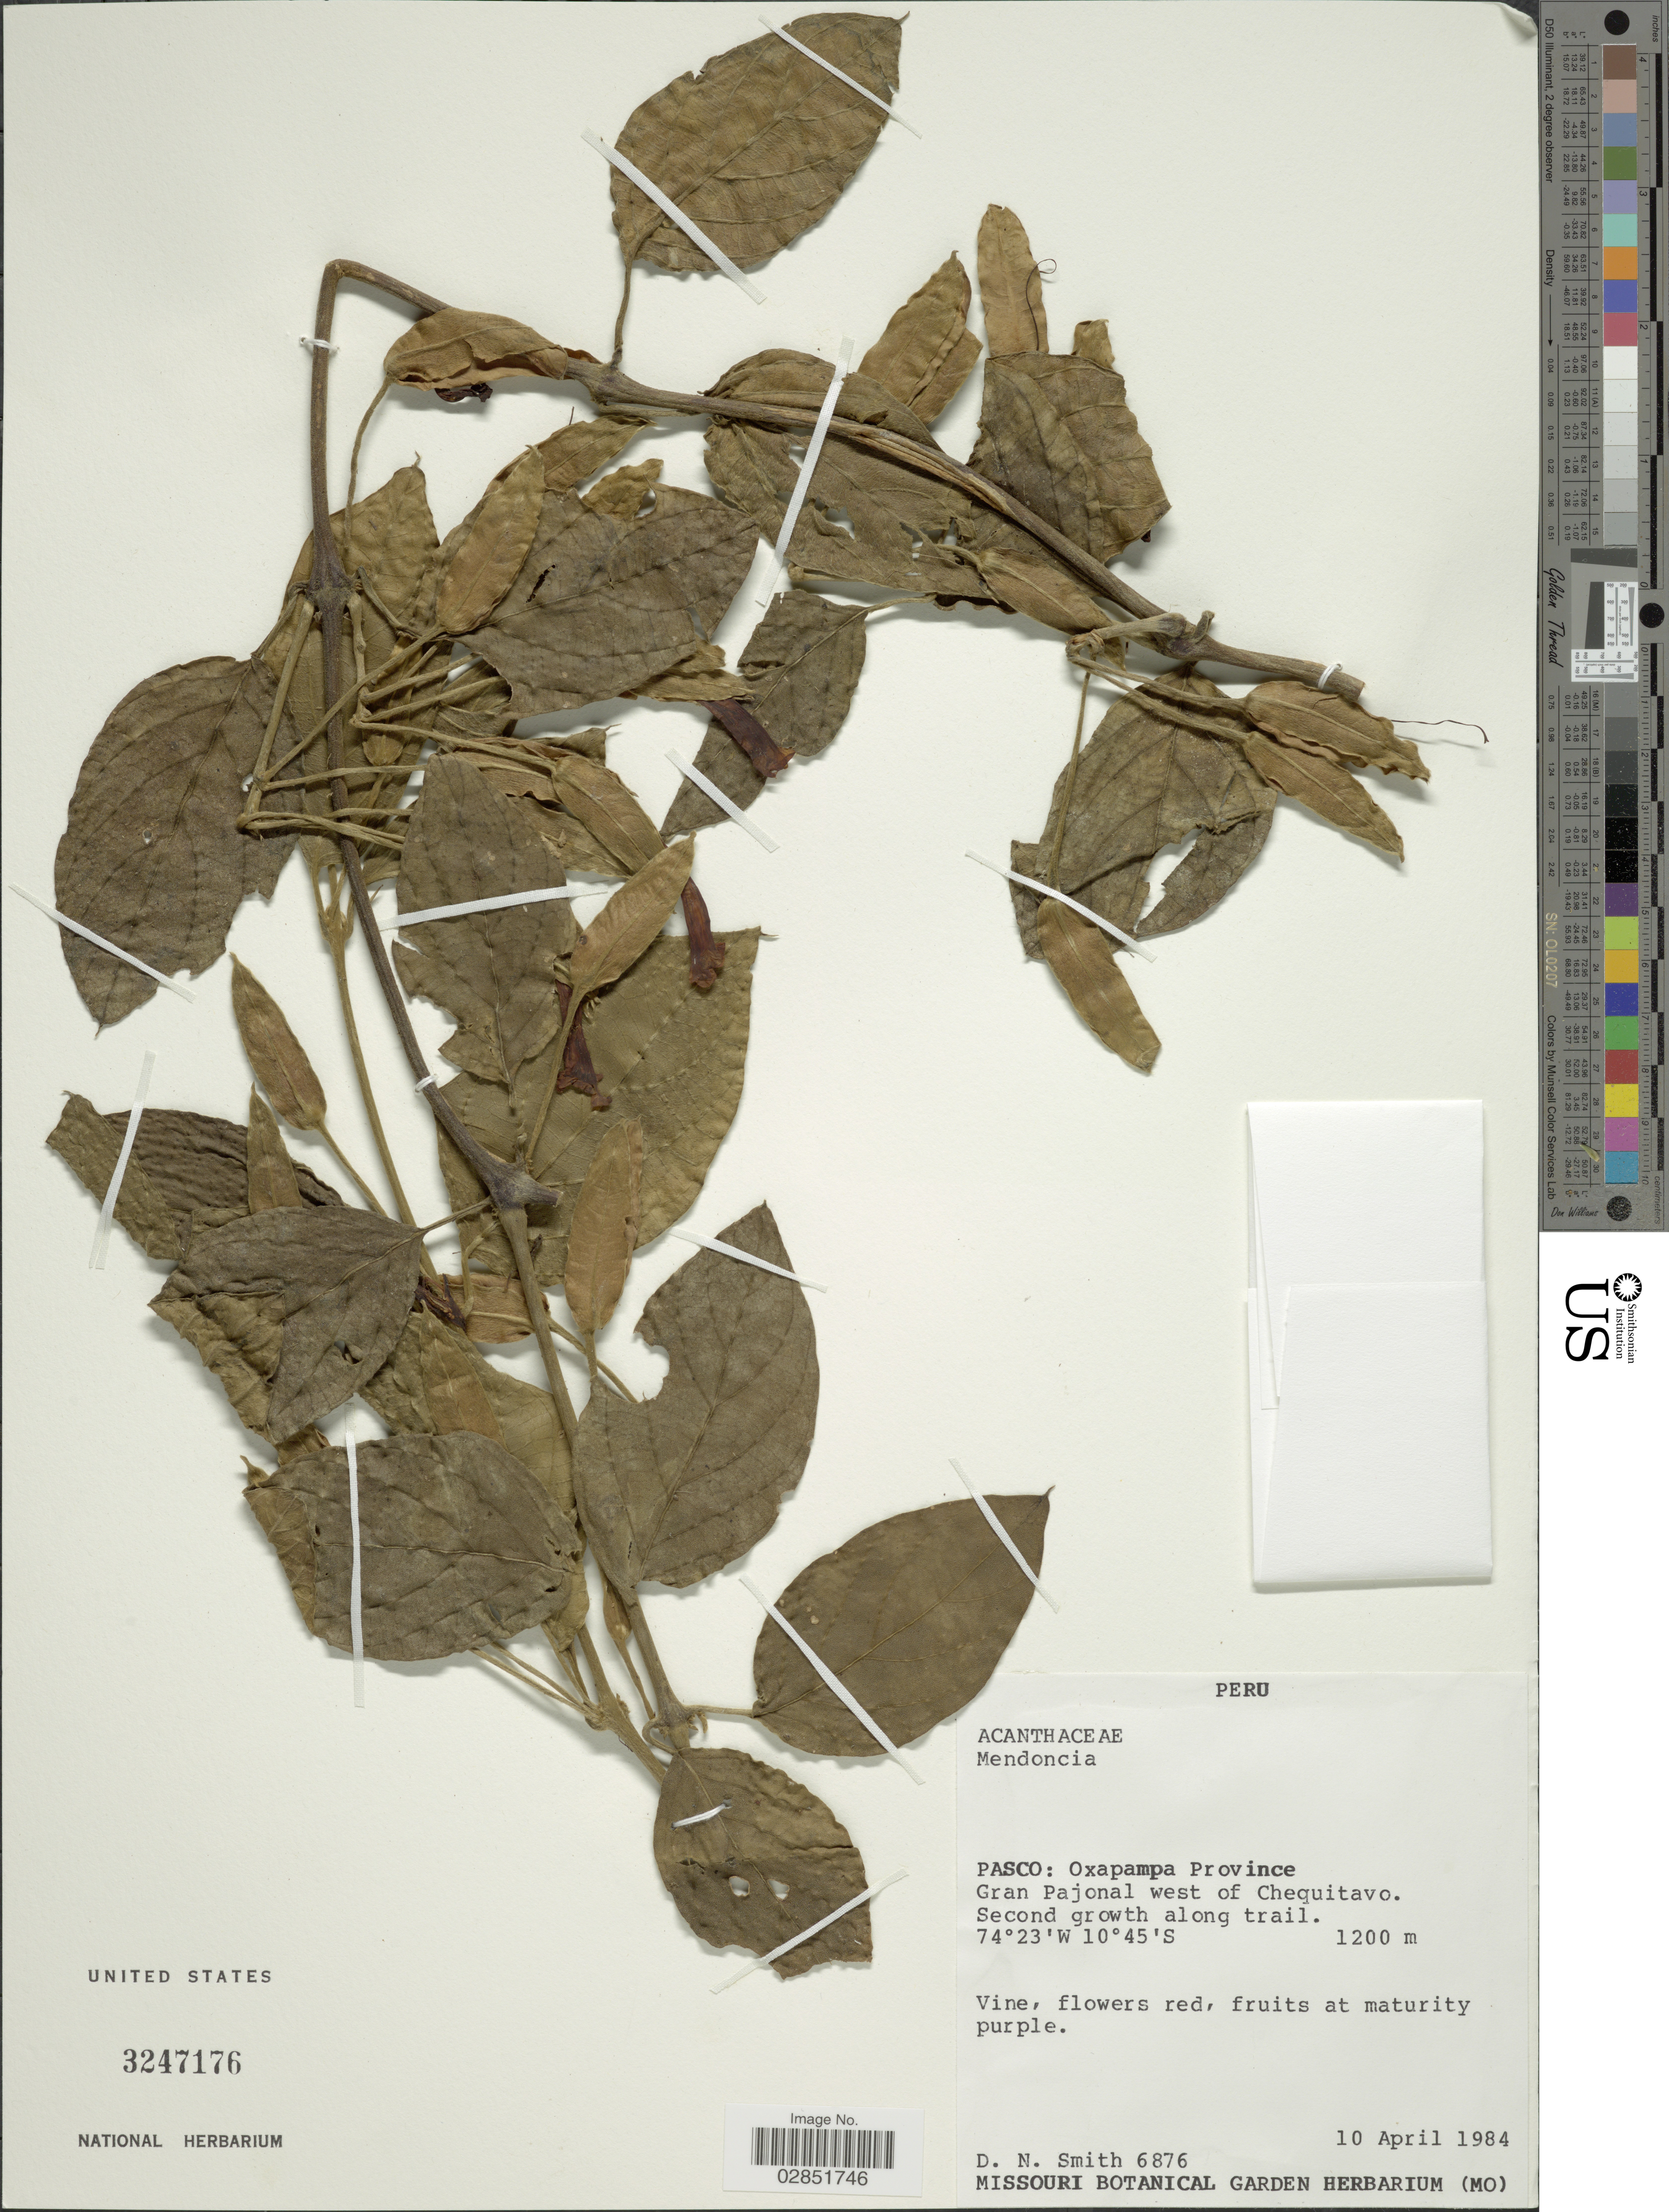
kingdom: Plantae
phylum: Tracheophyta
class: Magnoliopsida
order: Lamiales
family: Acanthaceae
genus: Mendoncia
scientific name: Mendoncia sp.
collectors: D. Smith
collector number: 6876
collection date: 1984-04-10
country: Peru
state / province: Pasco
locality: Oxapampa Province. Gran Pajonal west of Chequitavo.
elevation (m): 1200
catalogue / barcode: US 3247176